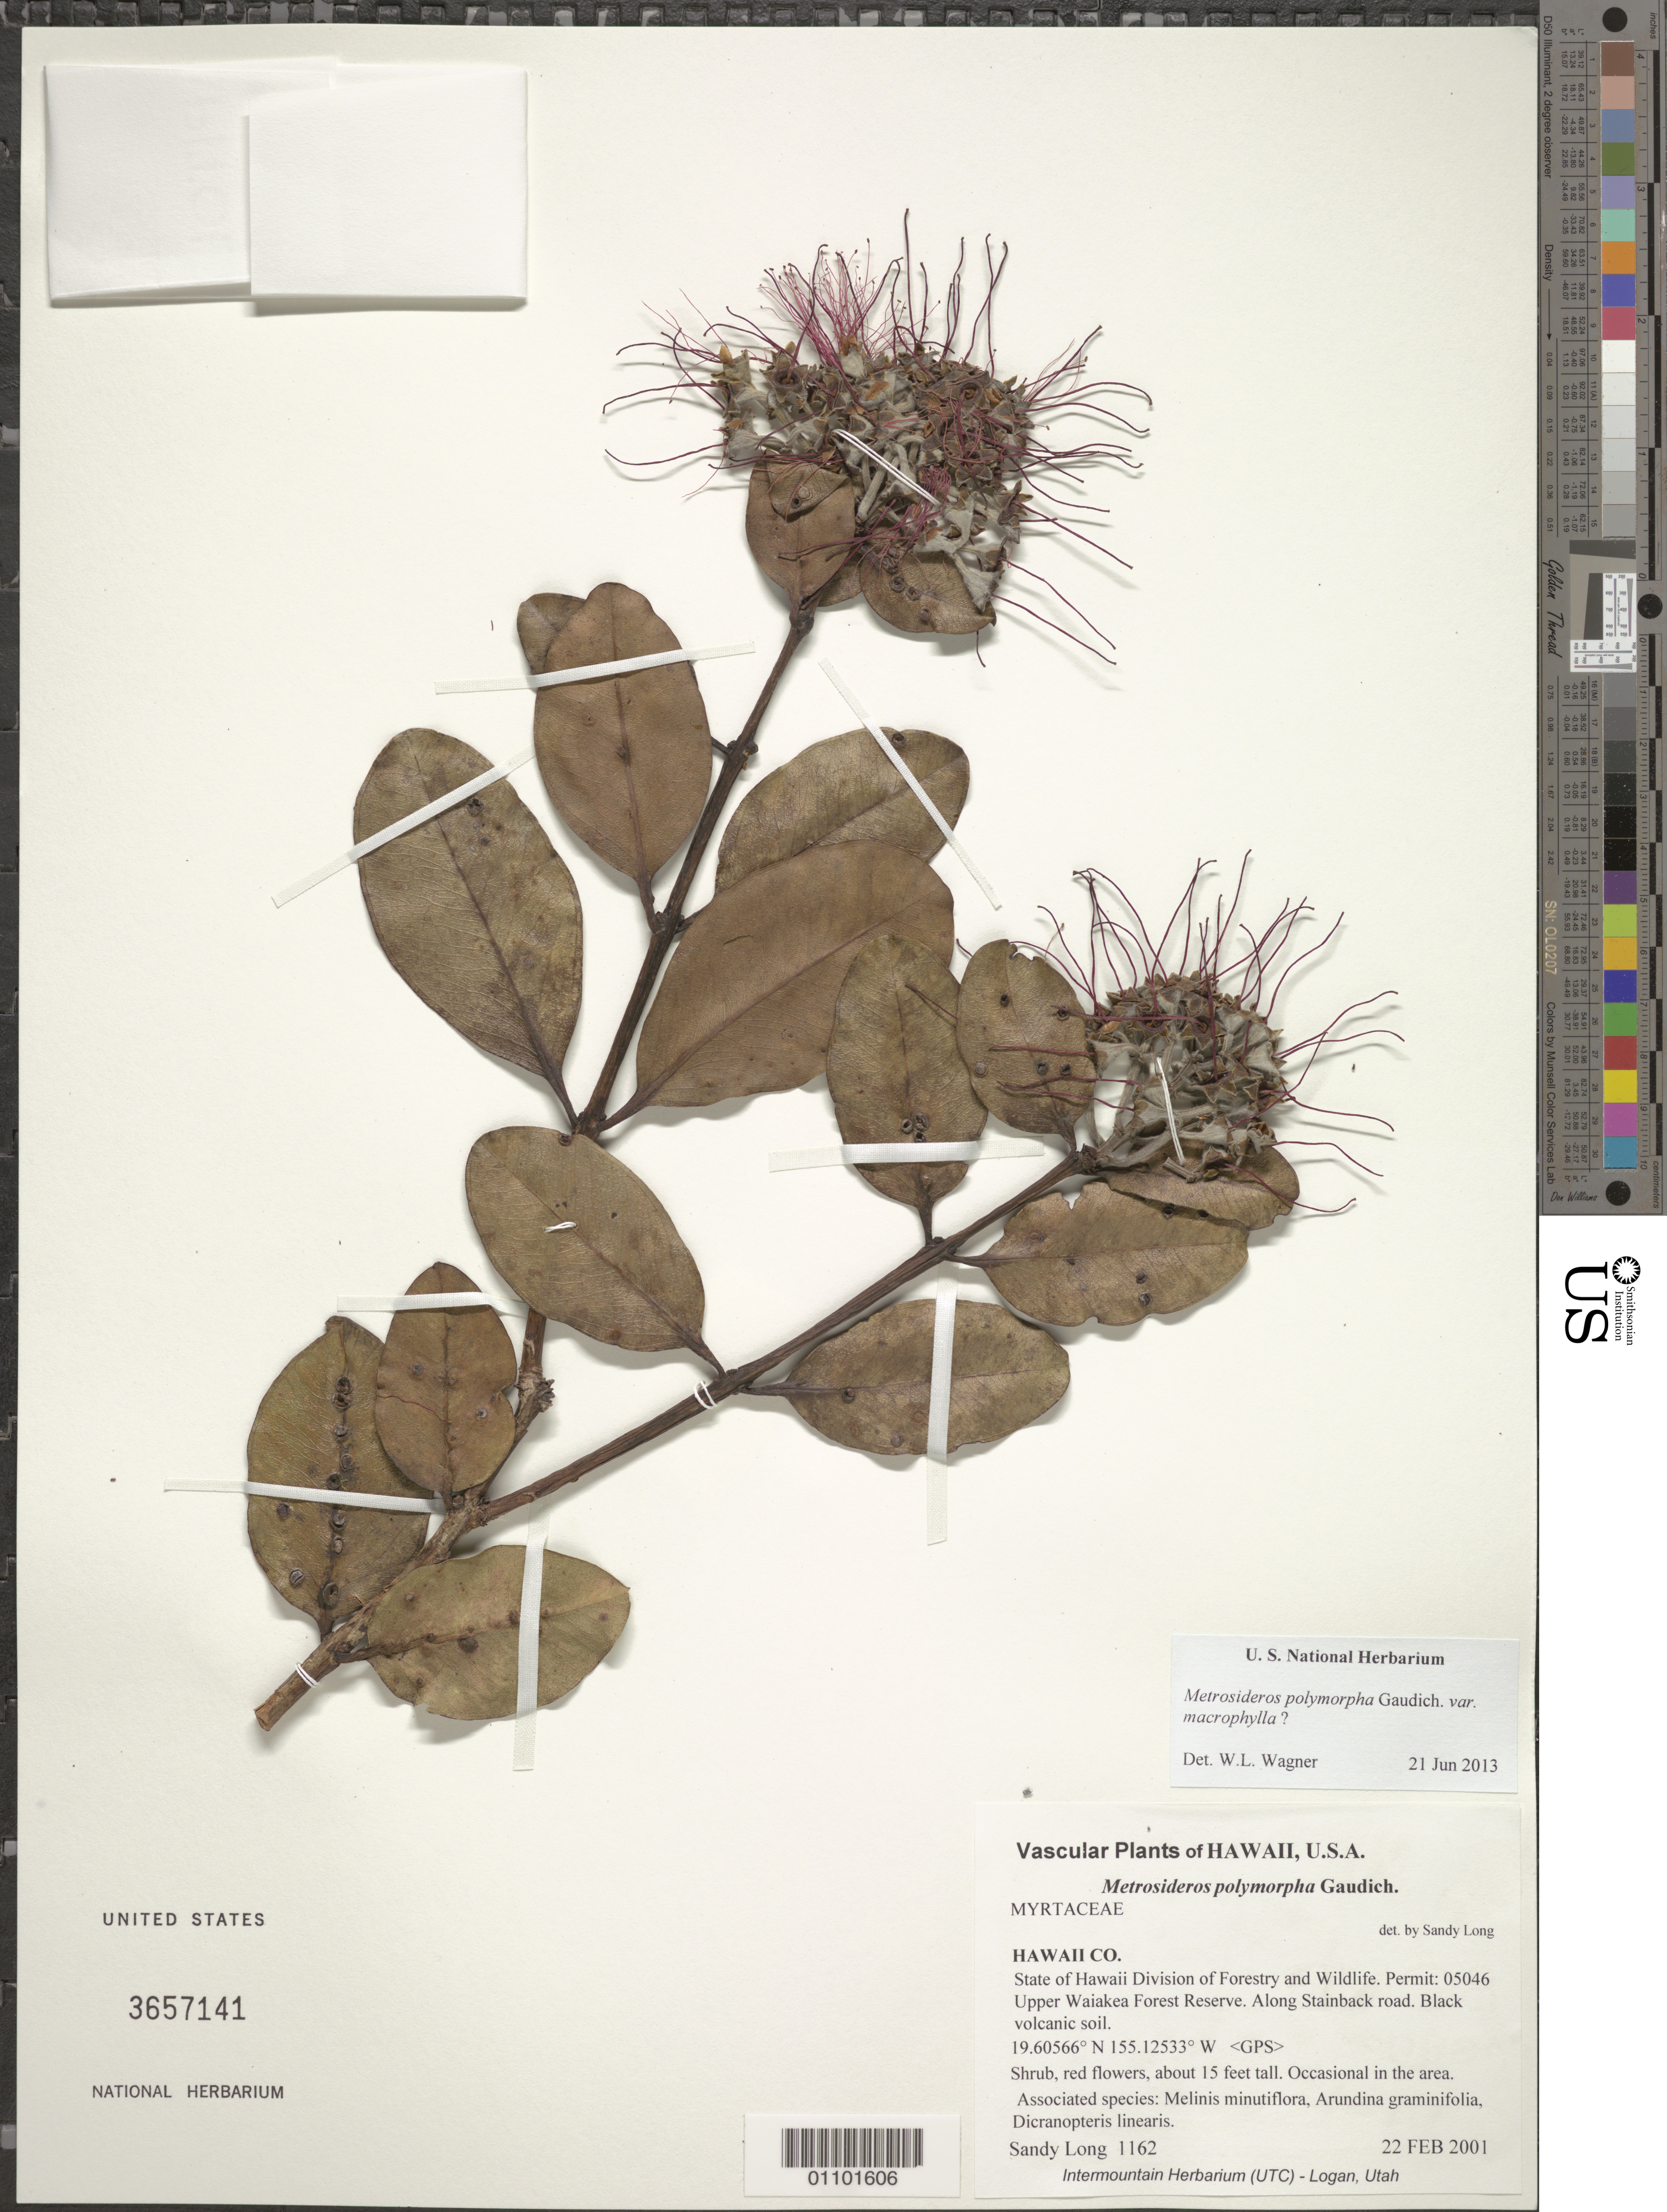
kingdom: Plantae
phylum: Tracheophyta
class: Magnoliopsida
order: Myrtales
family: Myrtaceae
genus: Metrosideros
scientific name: Metrosideros polymorpha var. macrophylla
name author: (Rock) H. St. John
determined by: Wagner, W. L., (BOT), Smithsonian Institution - National Museum of Natural History (UNITED STATES)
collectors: S. Long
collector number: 1162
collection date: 2001-02-22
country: United States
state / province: Hawaii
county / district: Hawaii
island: Hawaii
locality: Upper Waiakea Forest Reserve, along Stainback Road.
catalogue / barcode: US 3657141